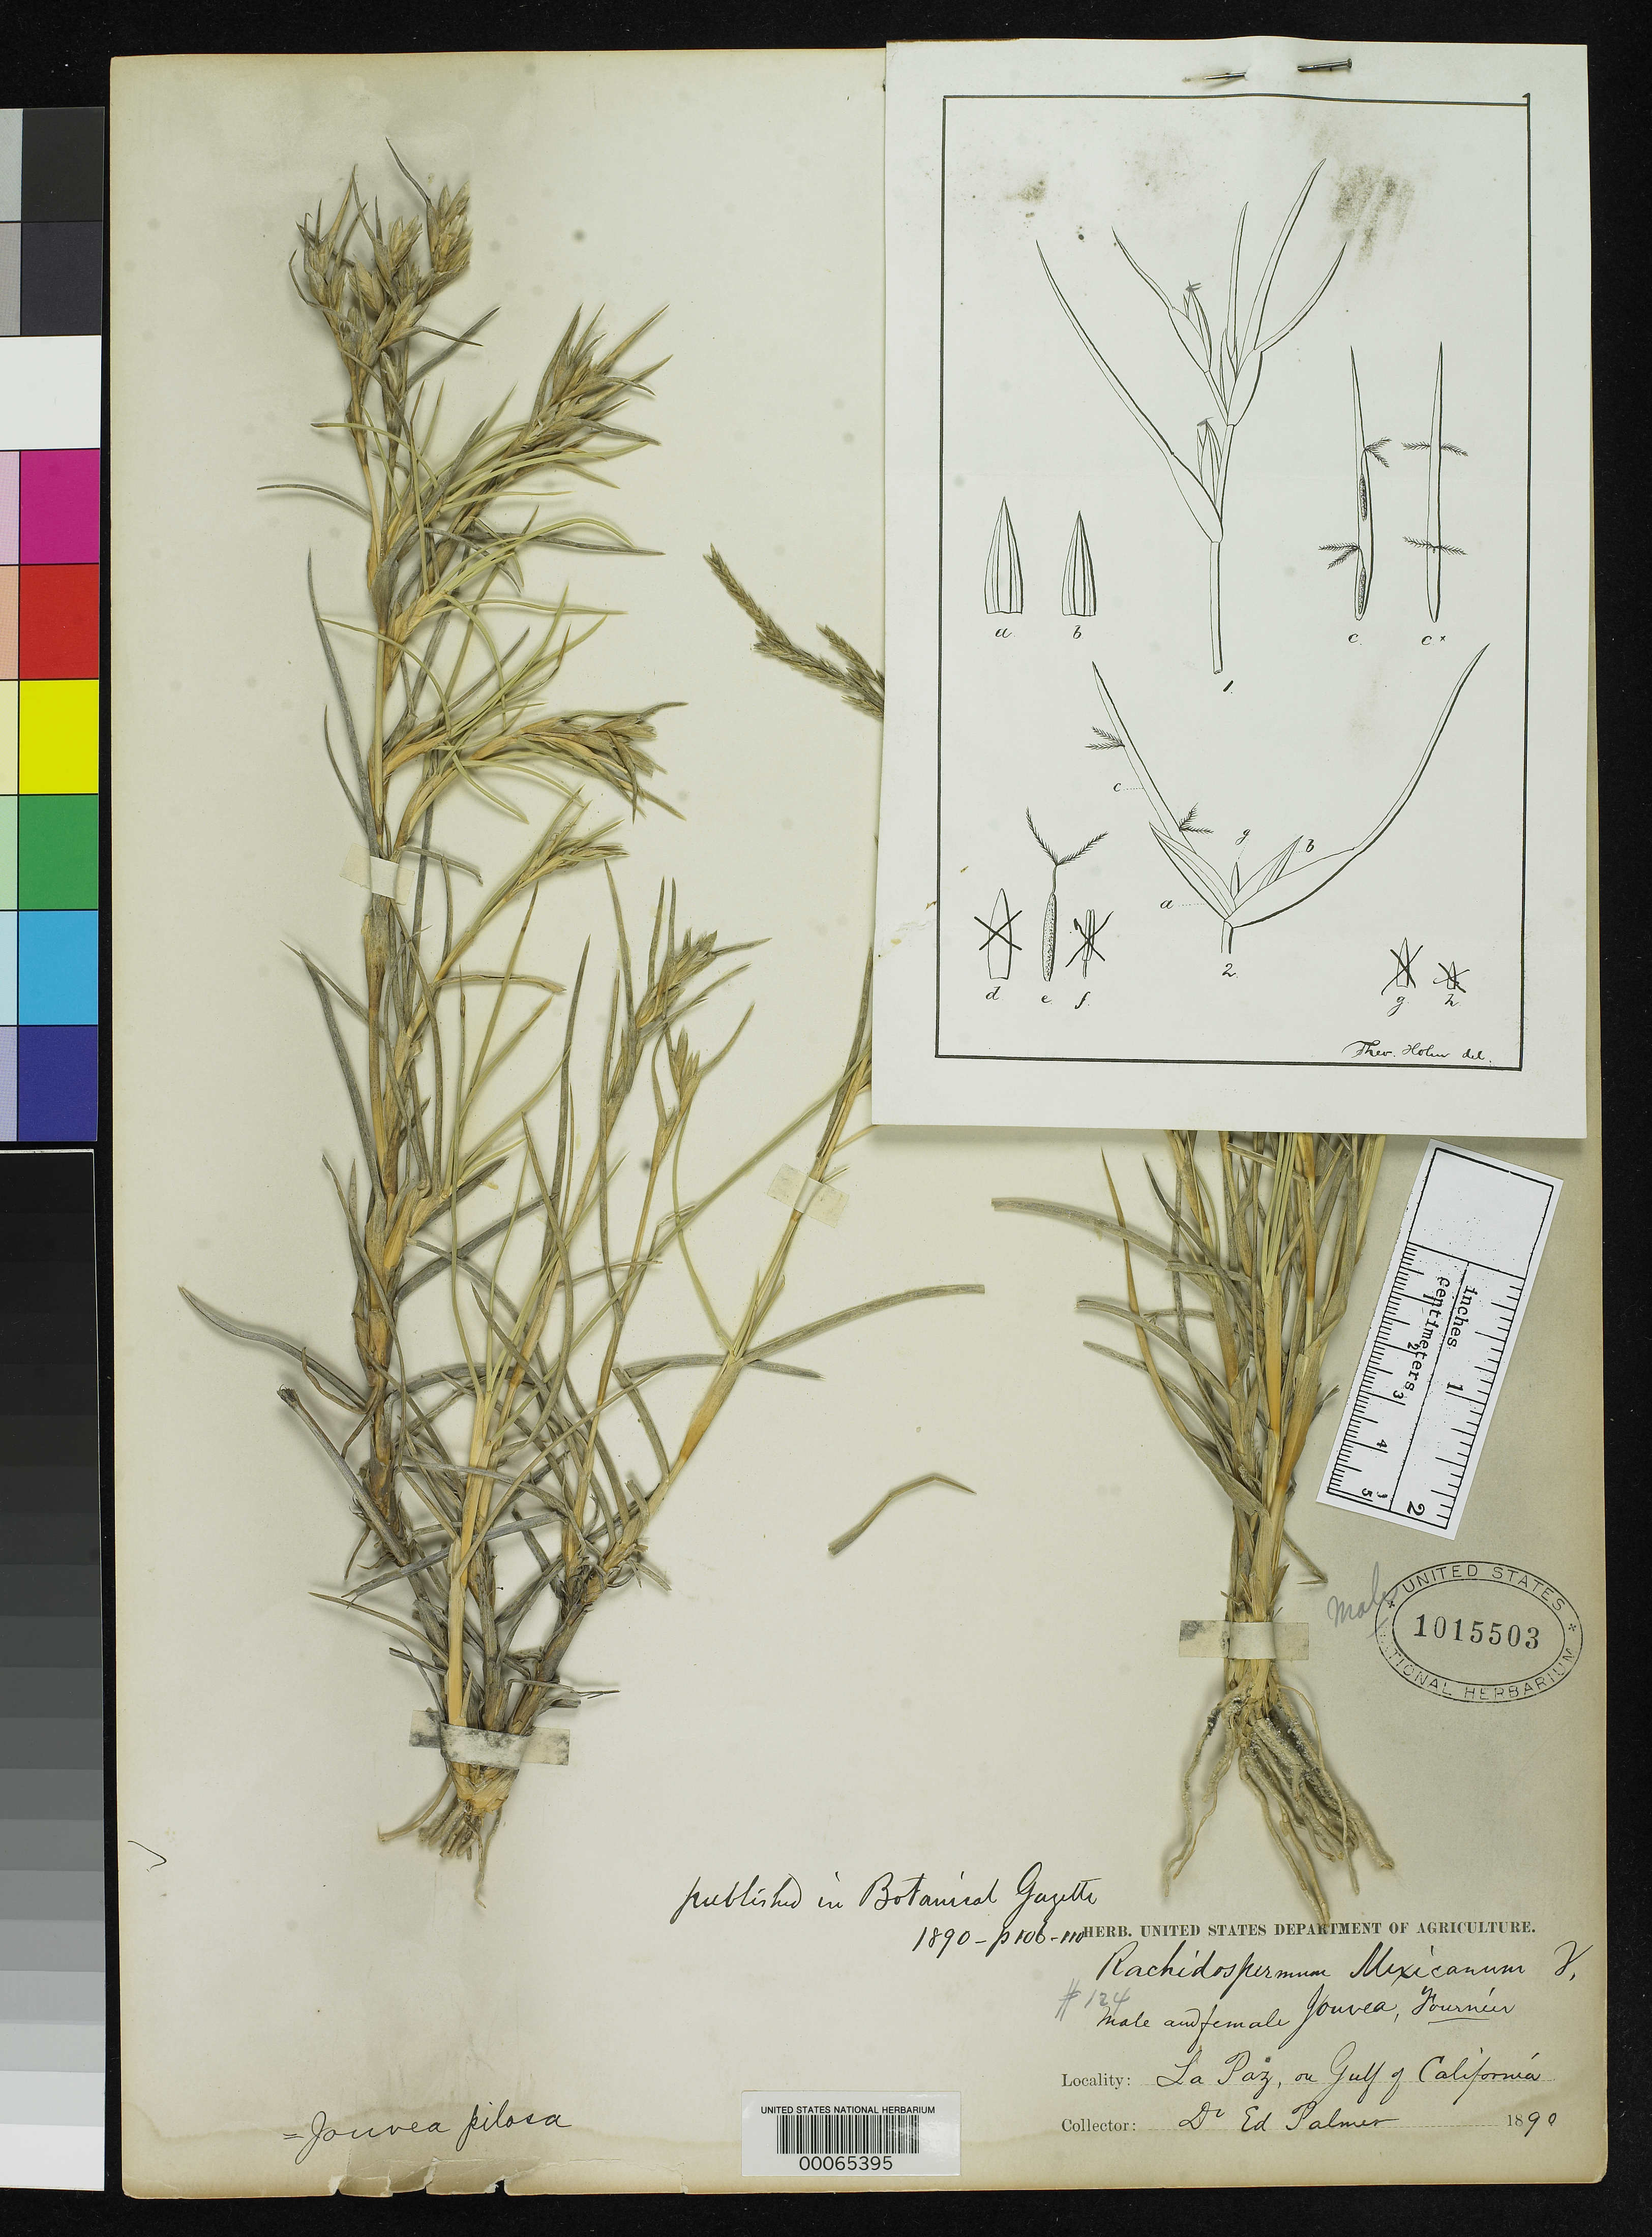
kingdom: Plantae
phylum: Tracheophyta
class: Liliopsida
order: Poales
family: Poaceae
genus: Rhachidospermum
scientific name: Rhachidospermum mexicanum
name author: Vasey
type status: Holotype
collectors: E. Palmer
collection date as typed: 1890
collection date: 1890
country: Mexico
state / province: Baja California Sur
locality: La Paz.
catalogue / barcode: US 1015503